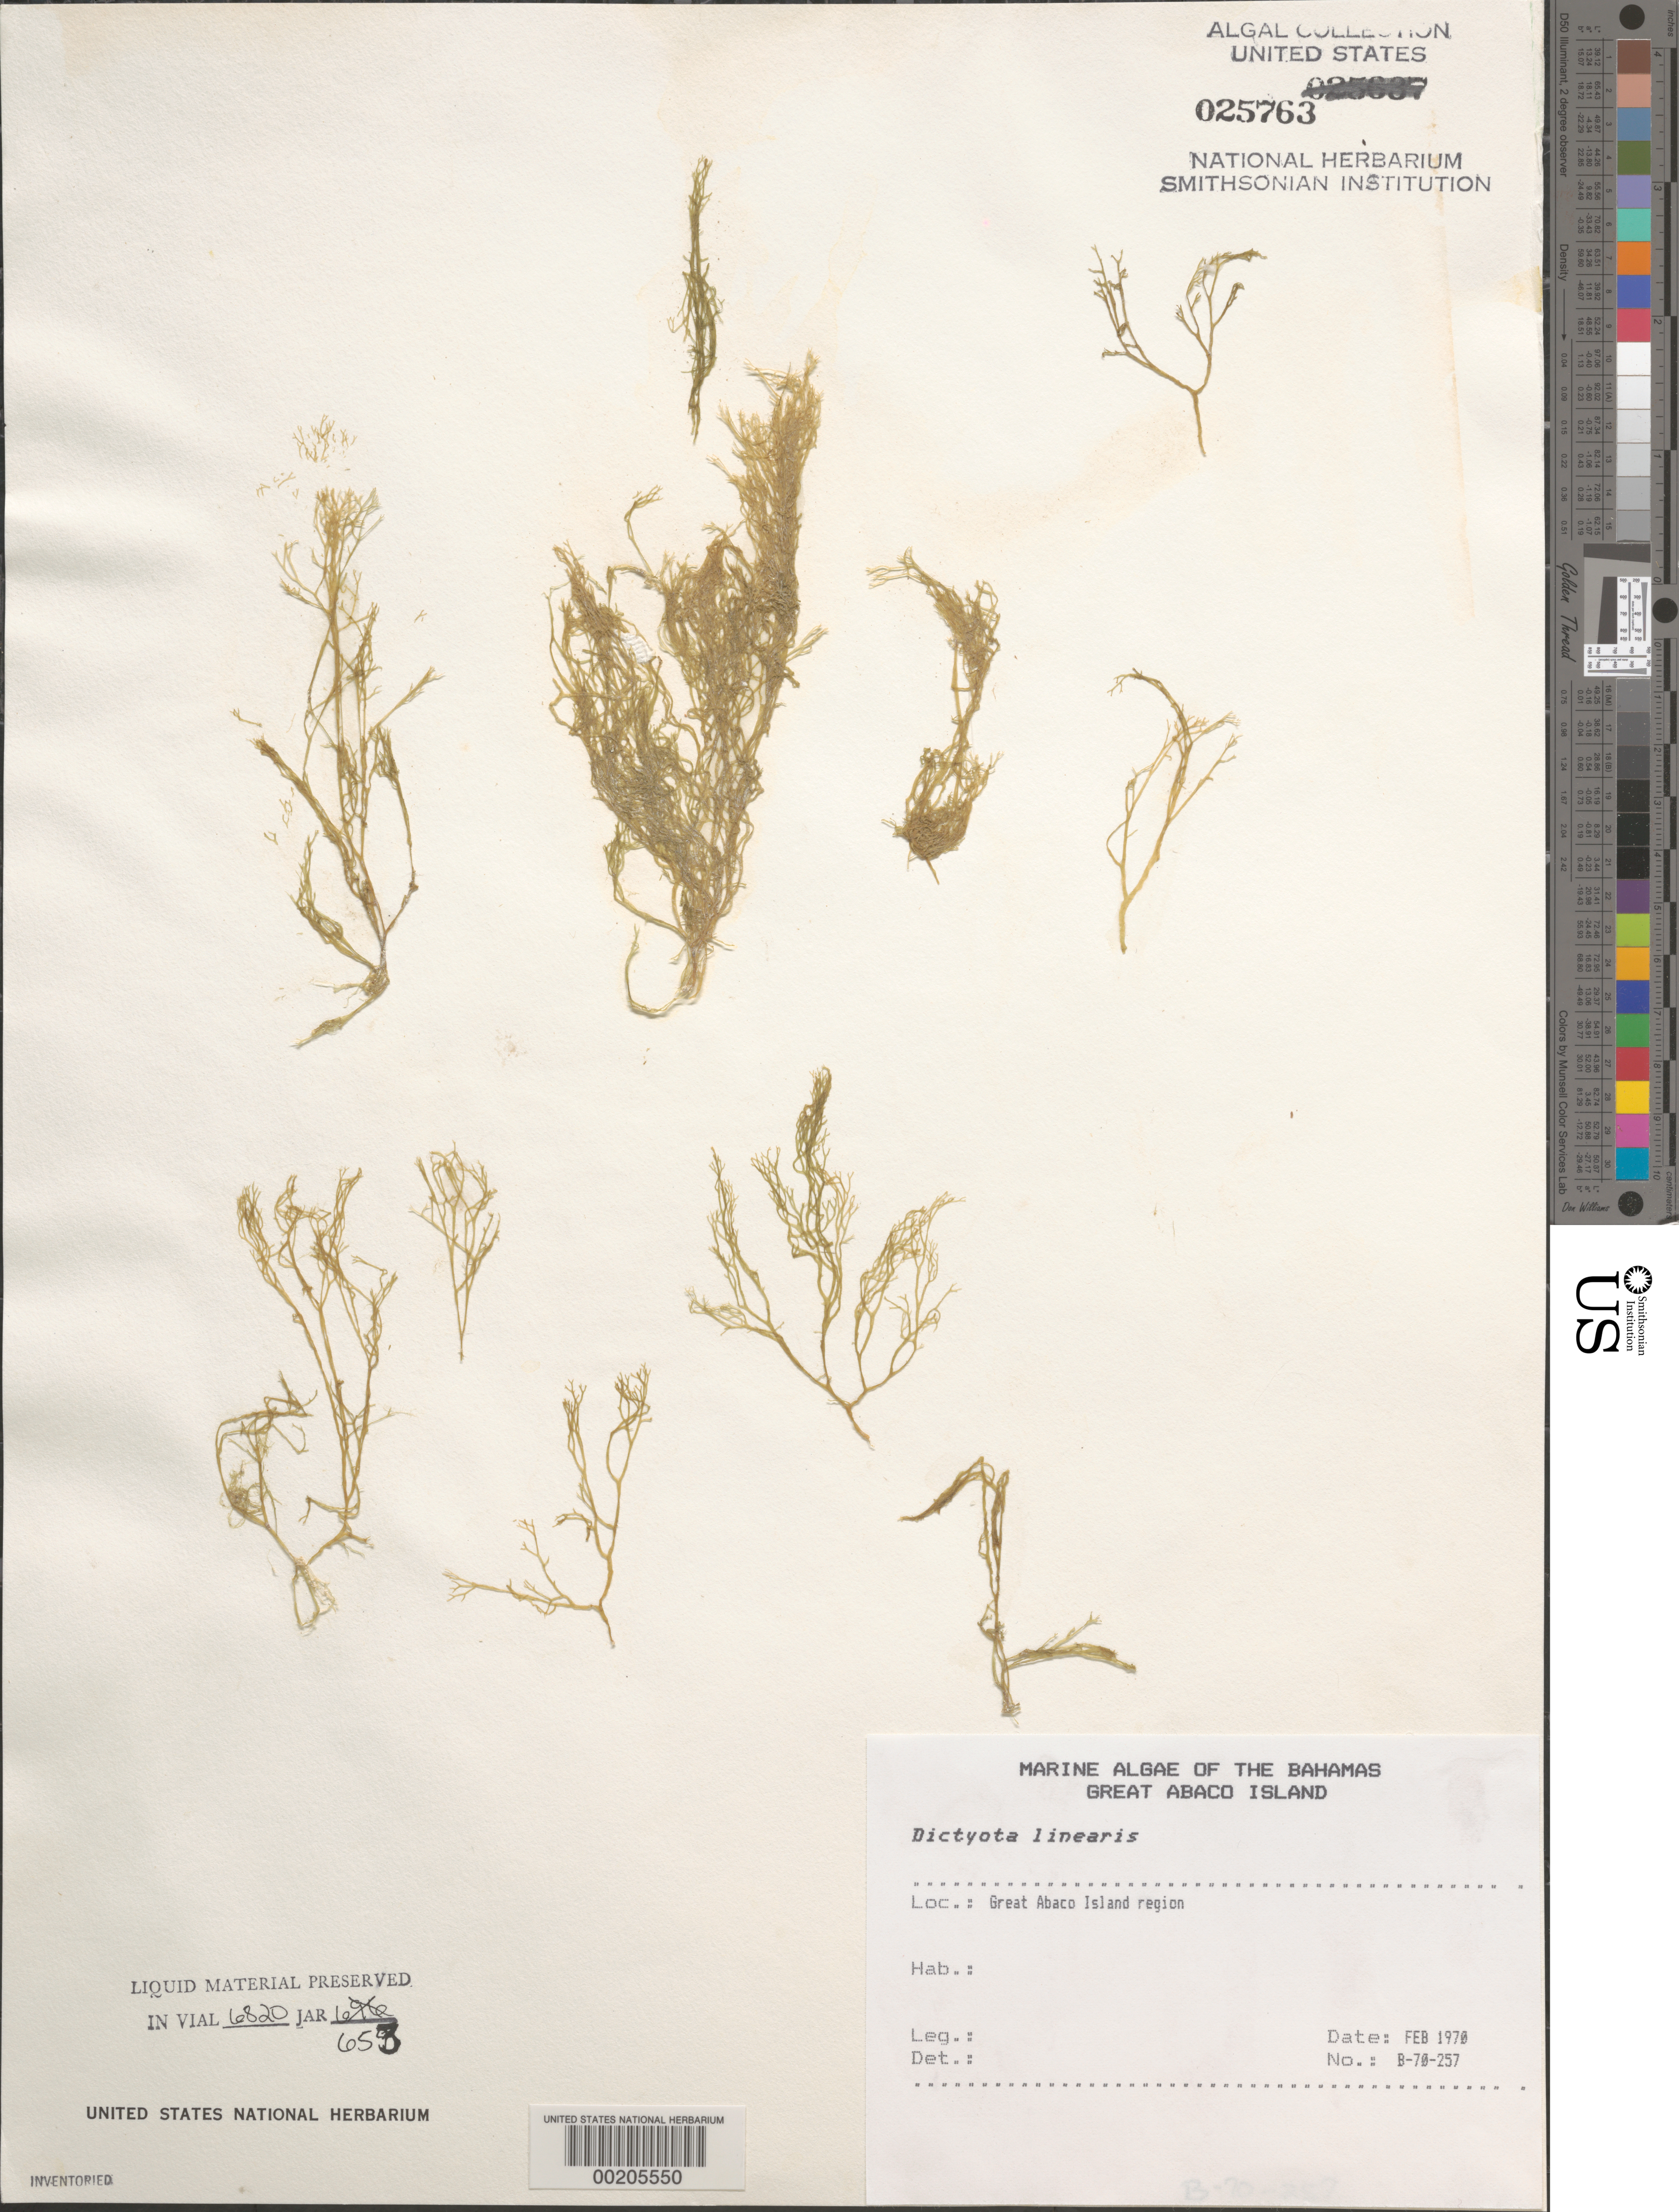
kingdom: Chromista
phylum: Ochrophyta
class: Phaeophyceae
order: Dictyotales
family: Dictyotaceae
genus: Dictyota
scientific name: Dictyota linearis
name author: (C. Agardh) Grev.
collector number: B-70-257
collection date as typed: Feb 1970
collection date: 1970-02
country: Bahamas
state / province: Abaco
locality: Great abaco island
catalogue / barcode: US 25763